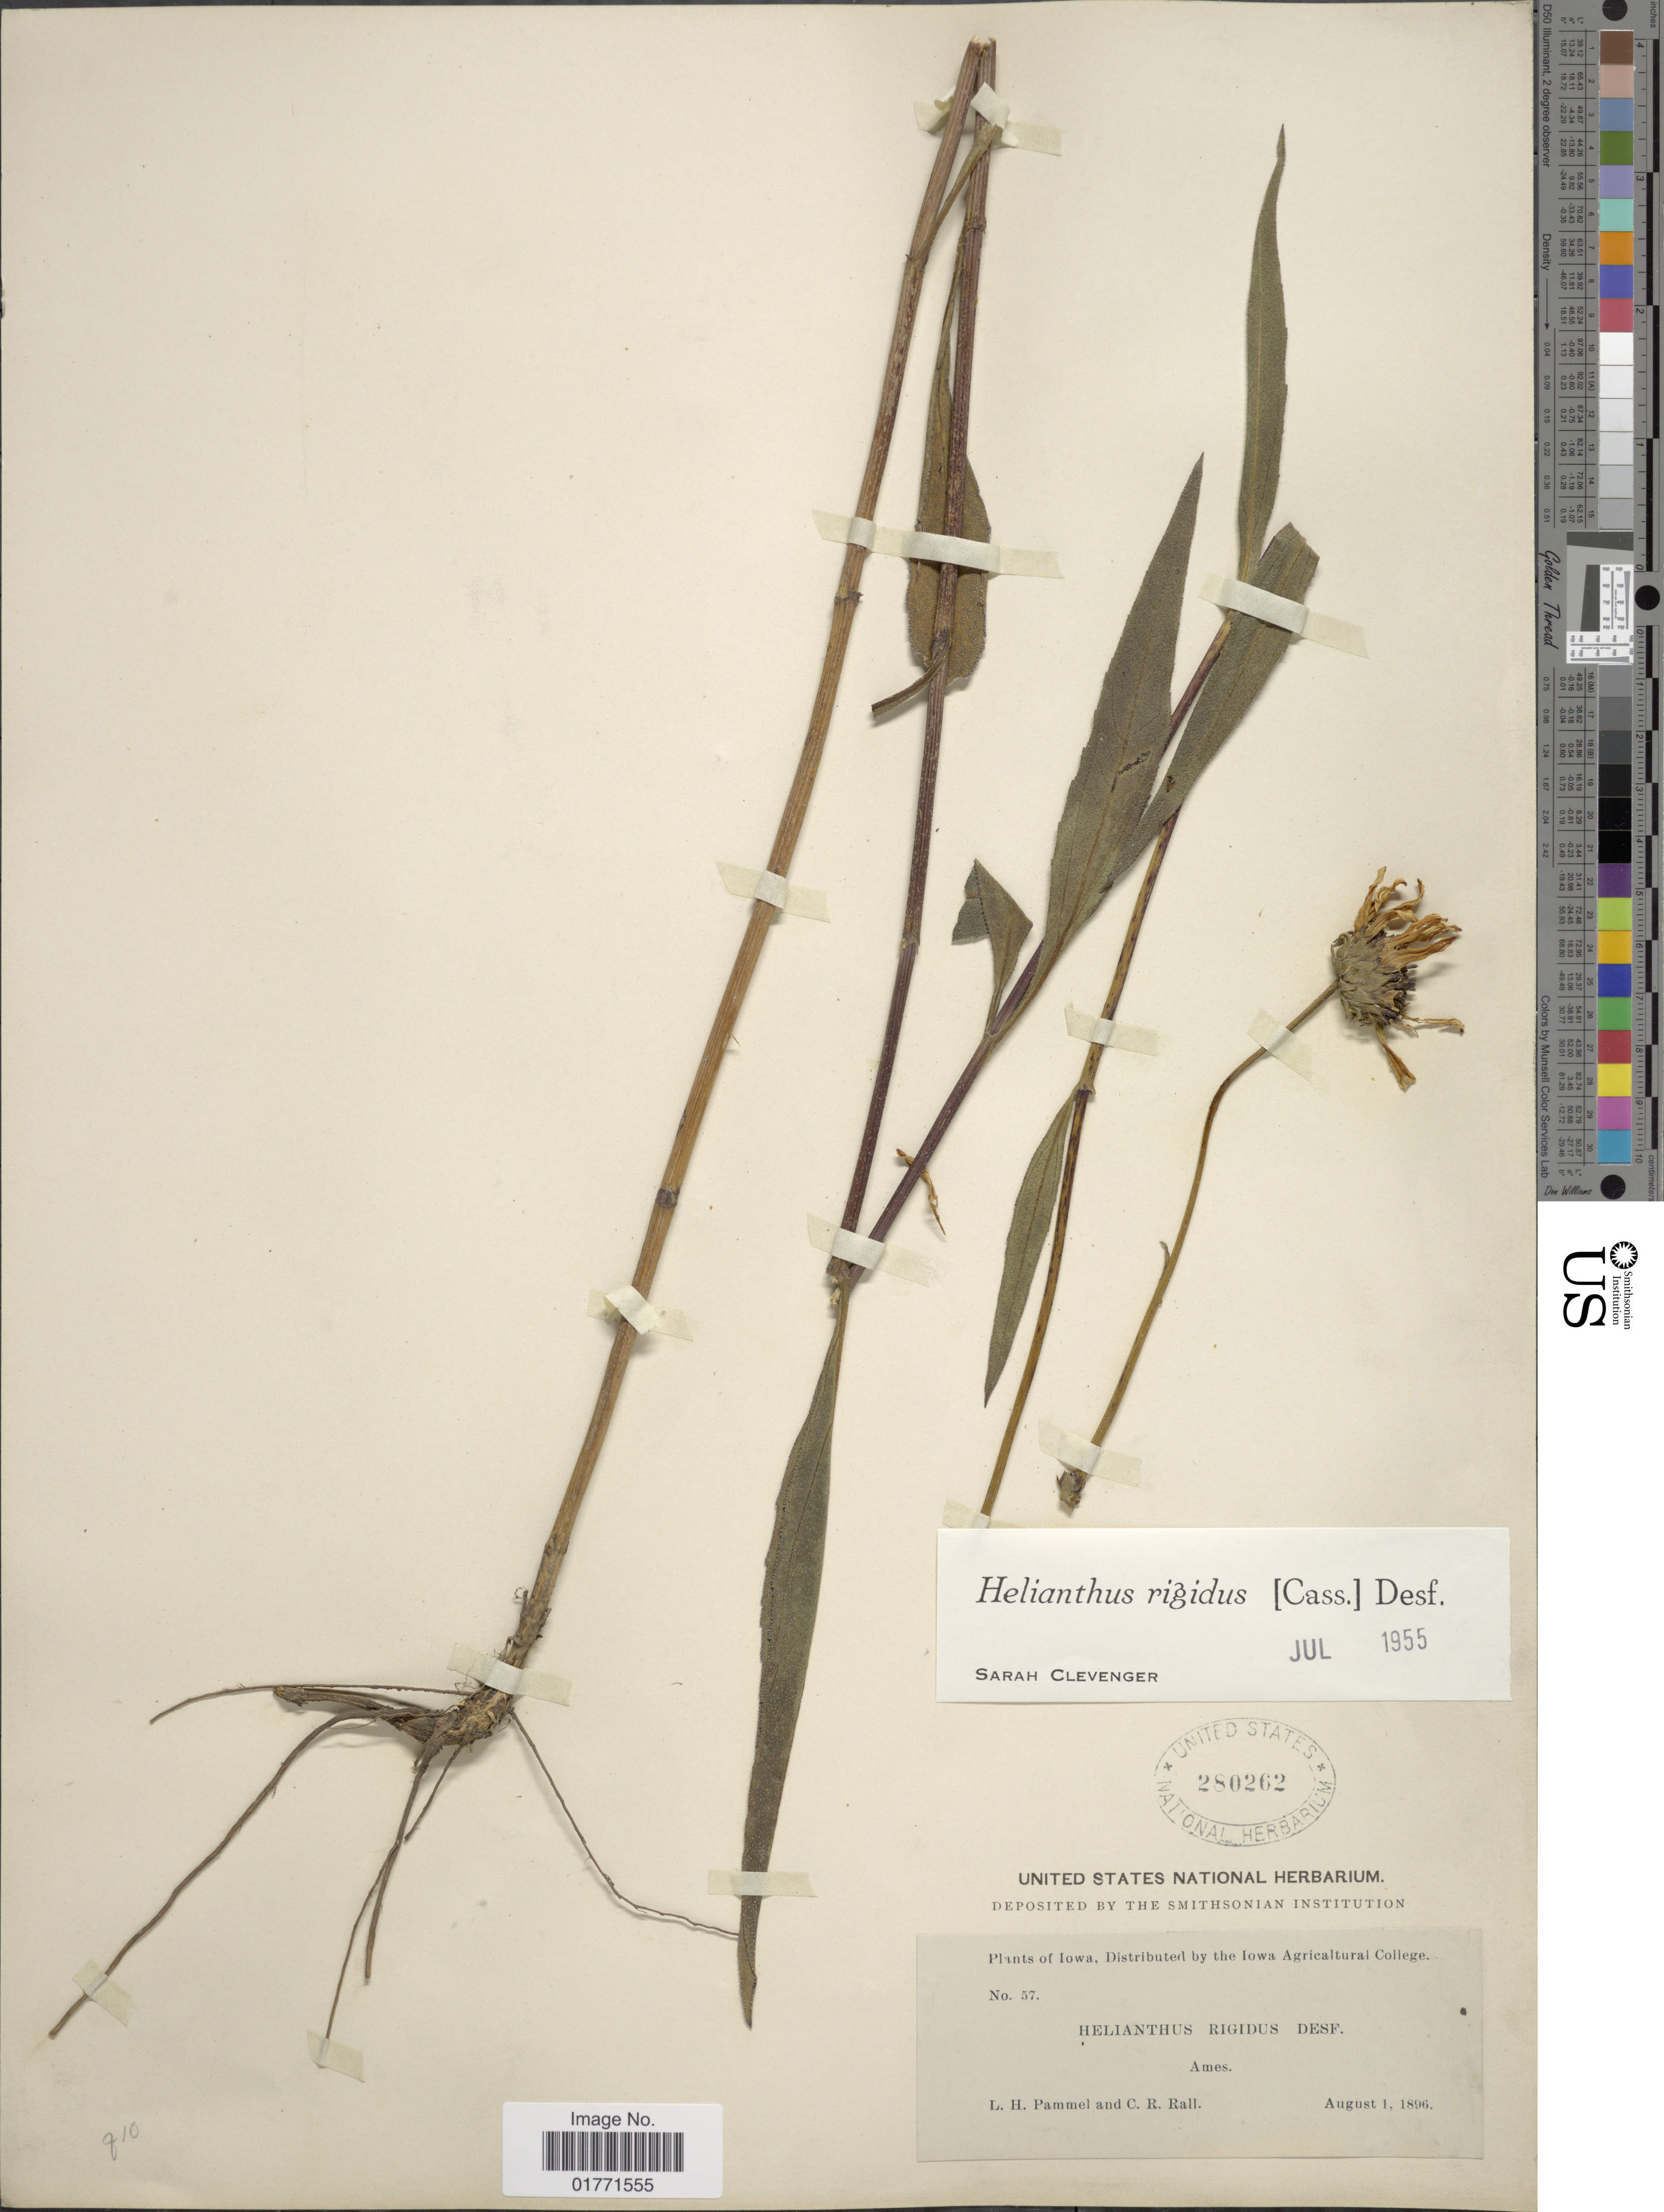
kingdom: Plantae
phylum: Tracheophyta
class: Magnoliopsida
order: Asterales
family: Asteraceae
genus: Helianthus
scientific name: Helianthus rigidus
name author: (Cass.) Desf.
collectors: L. Pammel & C. Rall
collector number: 57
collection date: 1896-08-01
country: United States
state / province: Iowa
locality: Iowa. Ames.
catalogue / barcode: US 280262